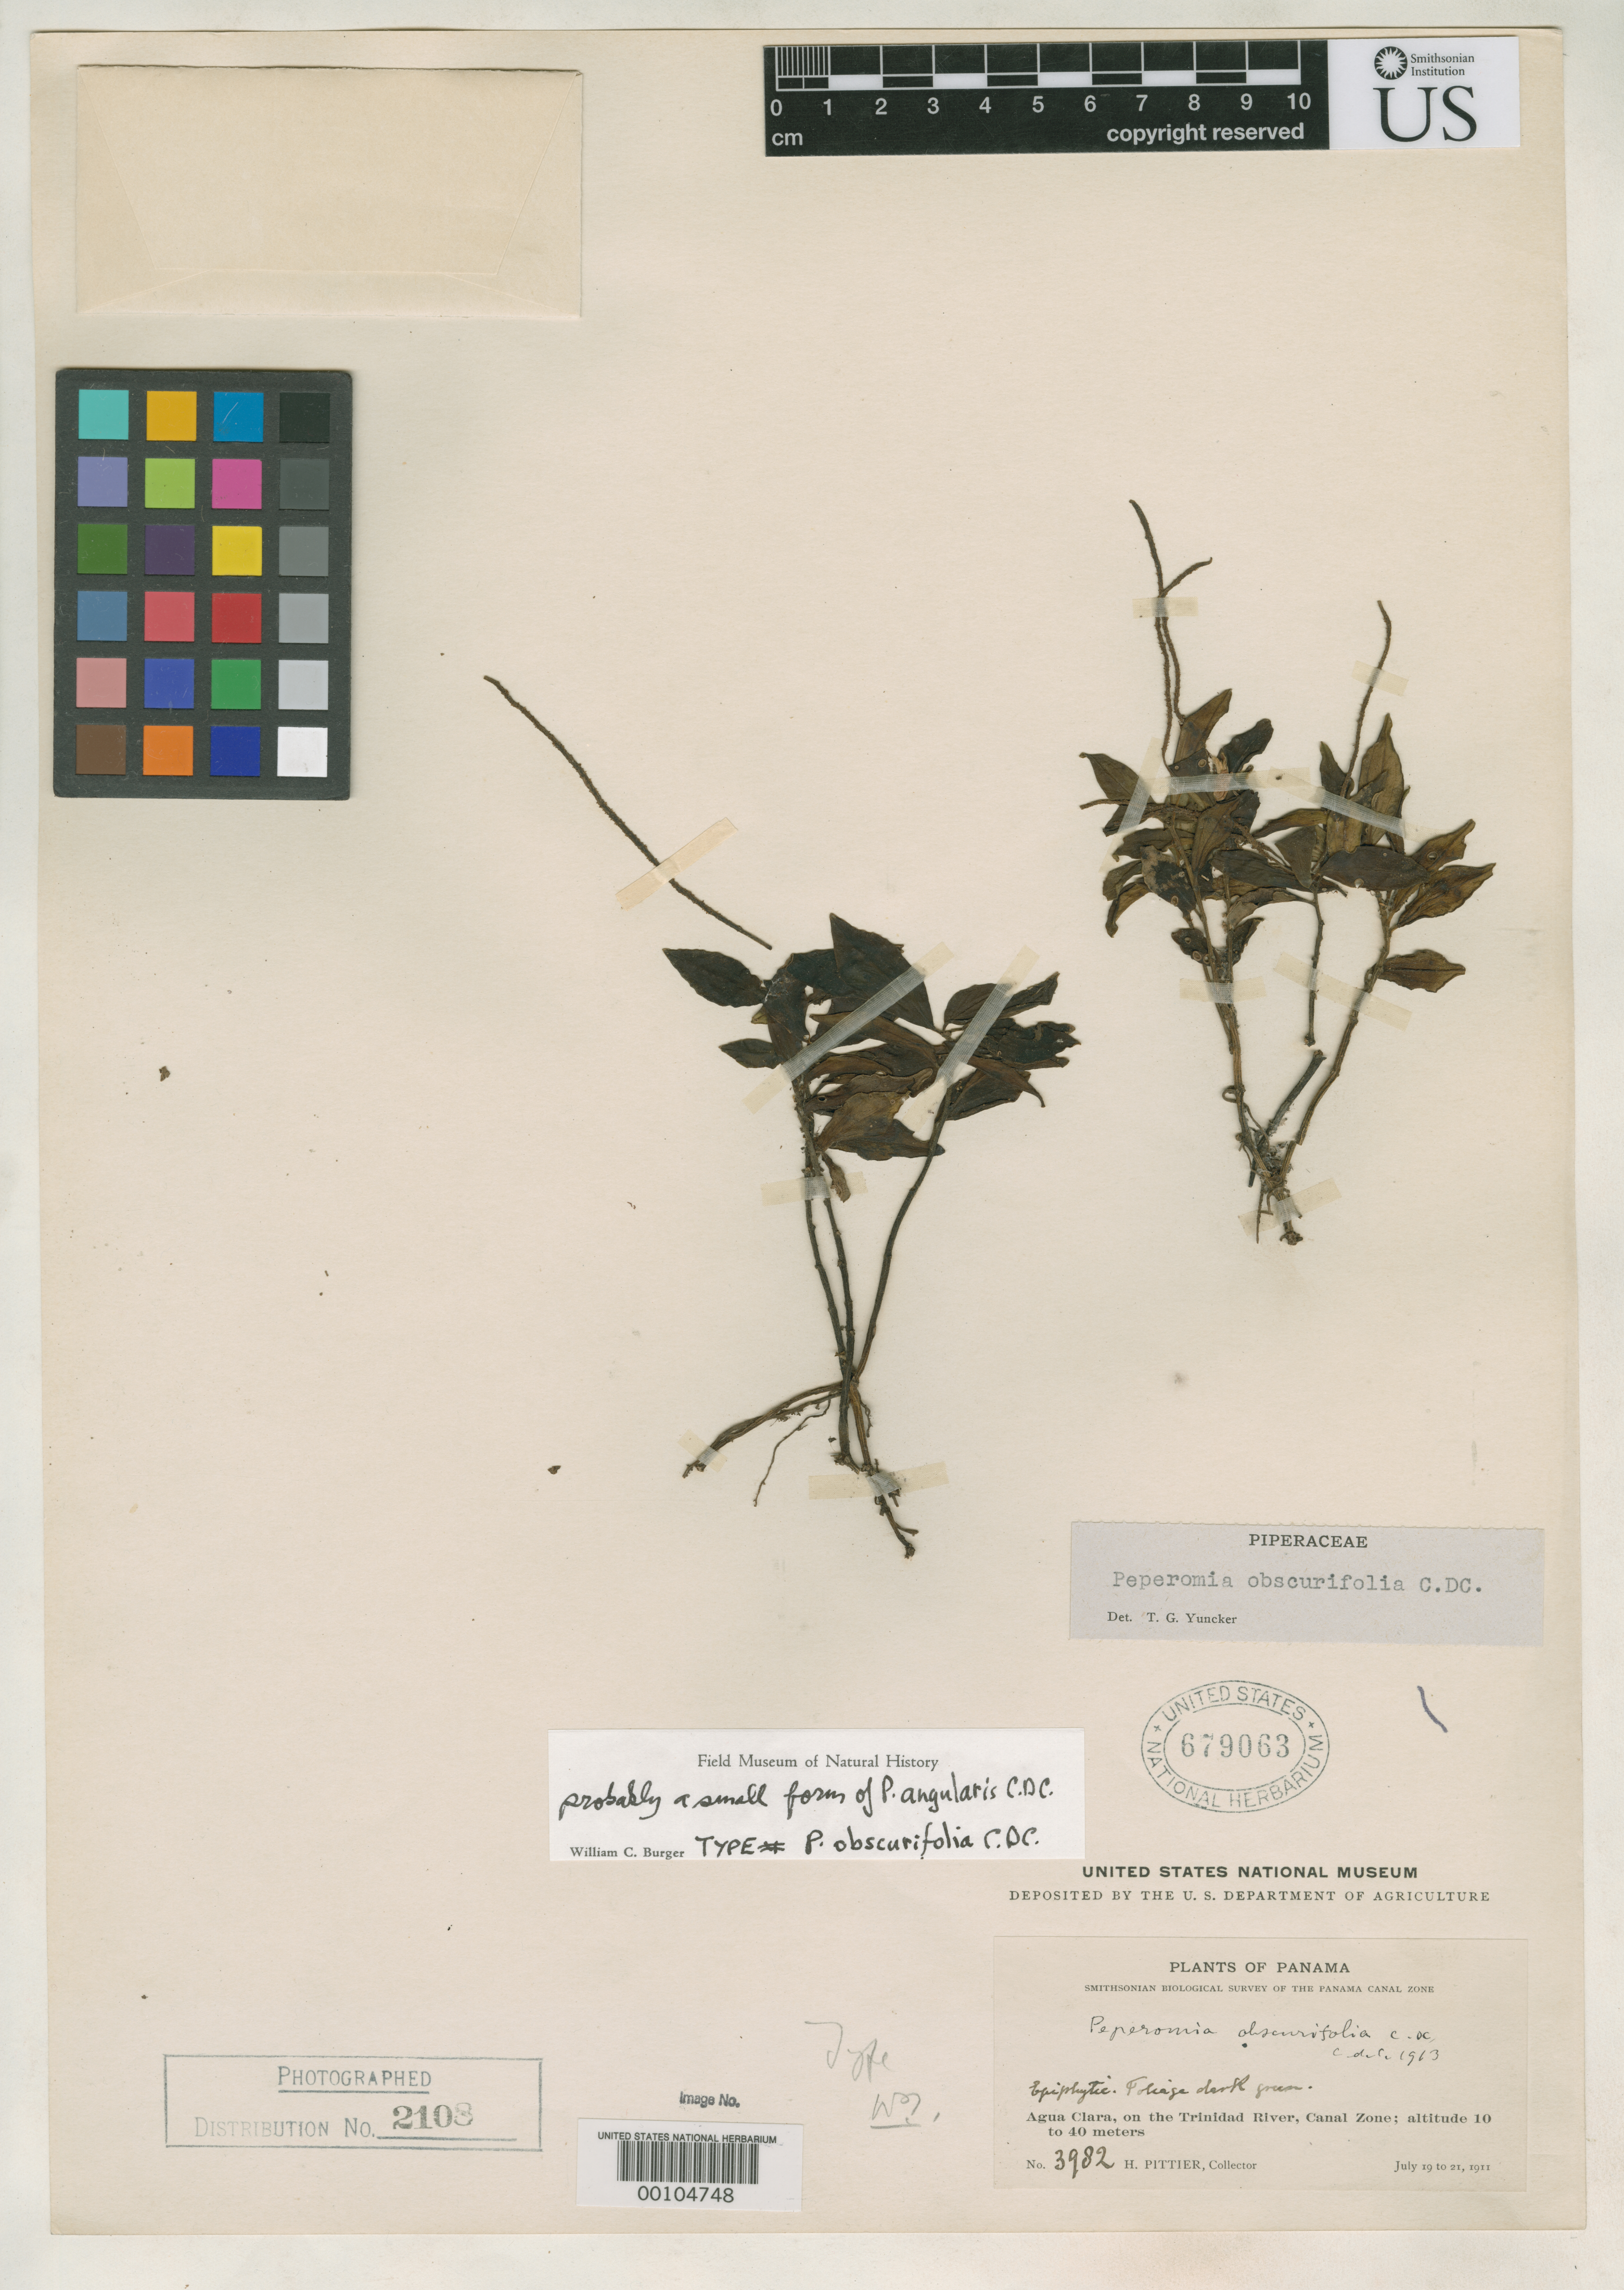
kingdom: Plantae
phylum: Tracheophyta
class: Magnoliopsida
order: Piperales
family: Piperaceae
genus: Peperomia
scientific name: Peperomia obscurifolia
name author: C. DC.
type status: Type Collection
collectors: H. F. Pittier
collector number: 3982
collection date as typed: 19 Jul 1911 to 21 Jul 1911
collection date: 1911-07-19/1911-07-21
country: Panama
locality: Agua Clara, Trinidad River.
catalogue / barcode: US 679063